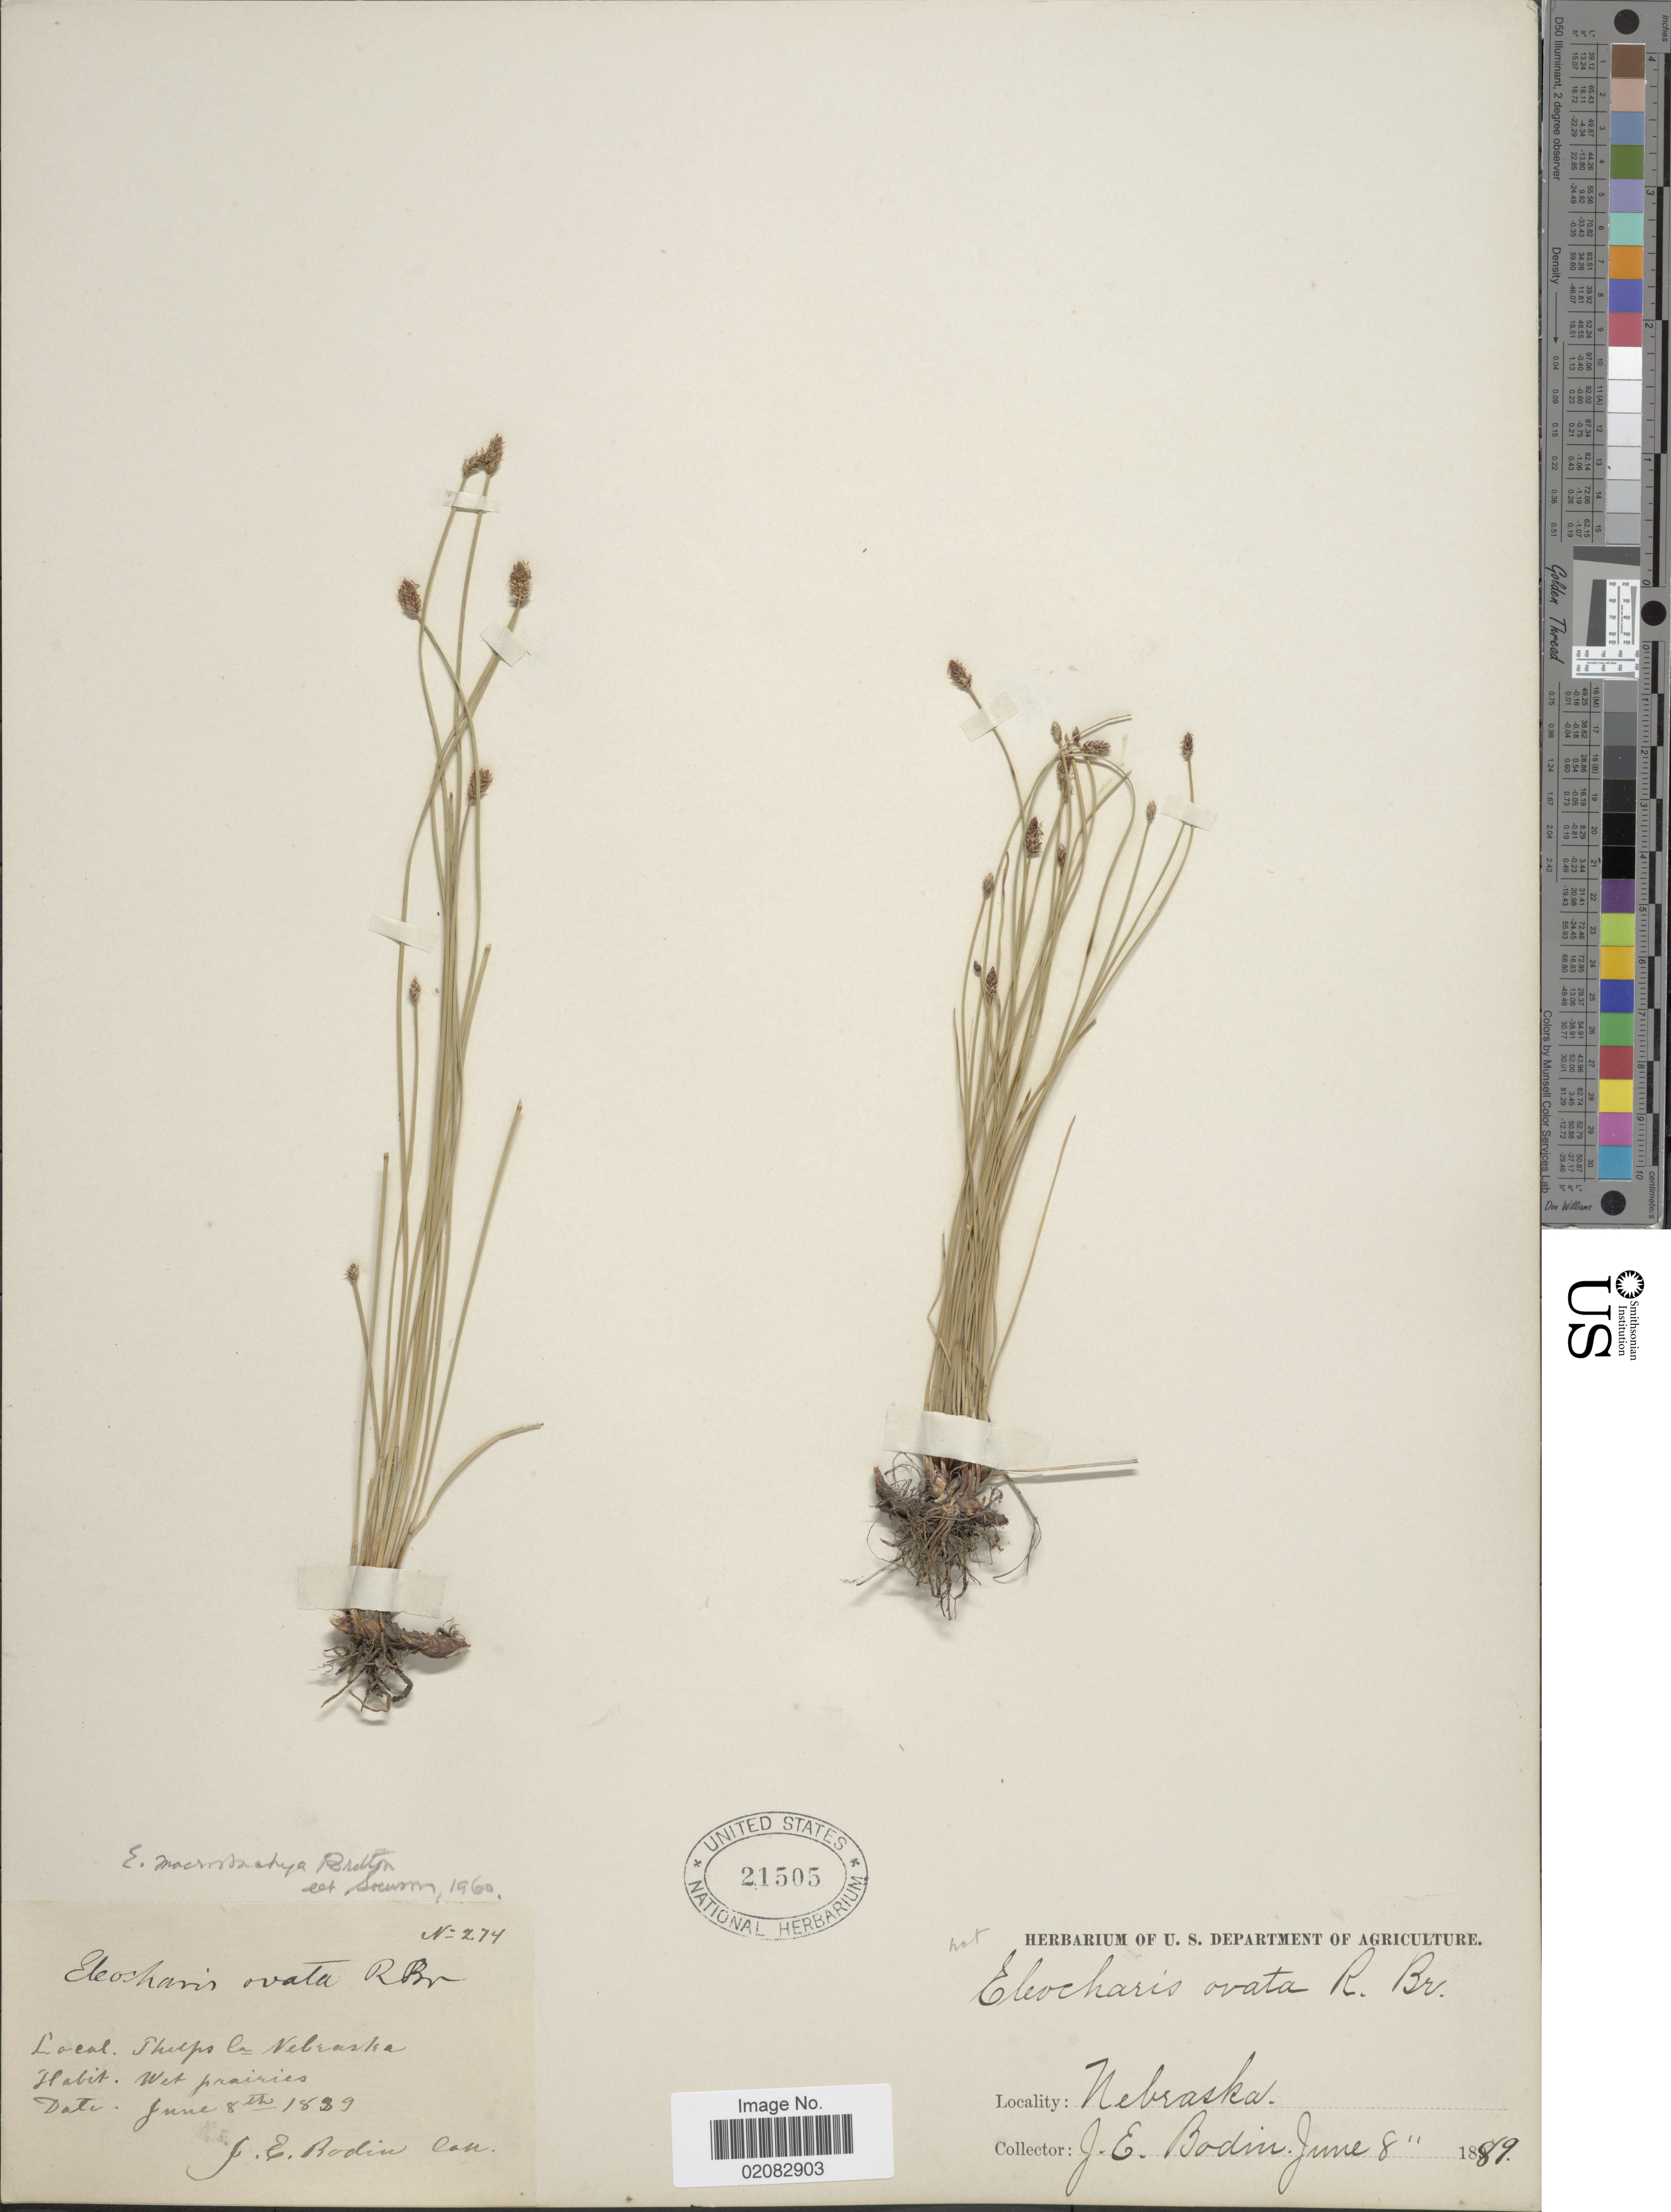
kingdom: Plantae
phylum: Tracheophyta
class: Liliopsida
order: Poales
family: Cyperaceae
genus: Eleocharis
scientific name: Eleocharis macrostachya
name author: Britton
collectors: J. E. Bodin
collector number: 274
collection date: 1889-06-08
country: United States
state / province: Nebraska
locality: Phelps Co.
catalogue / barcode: US 21505